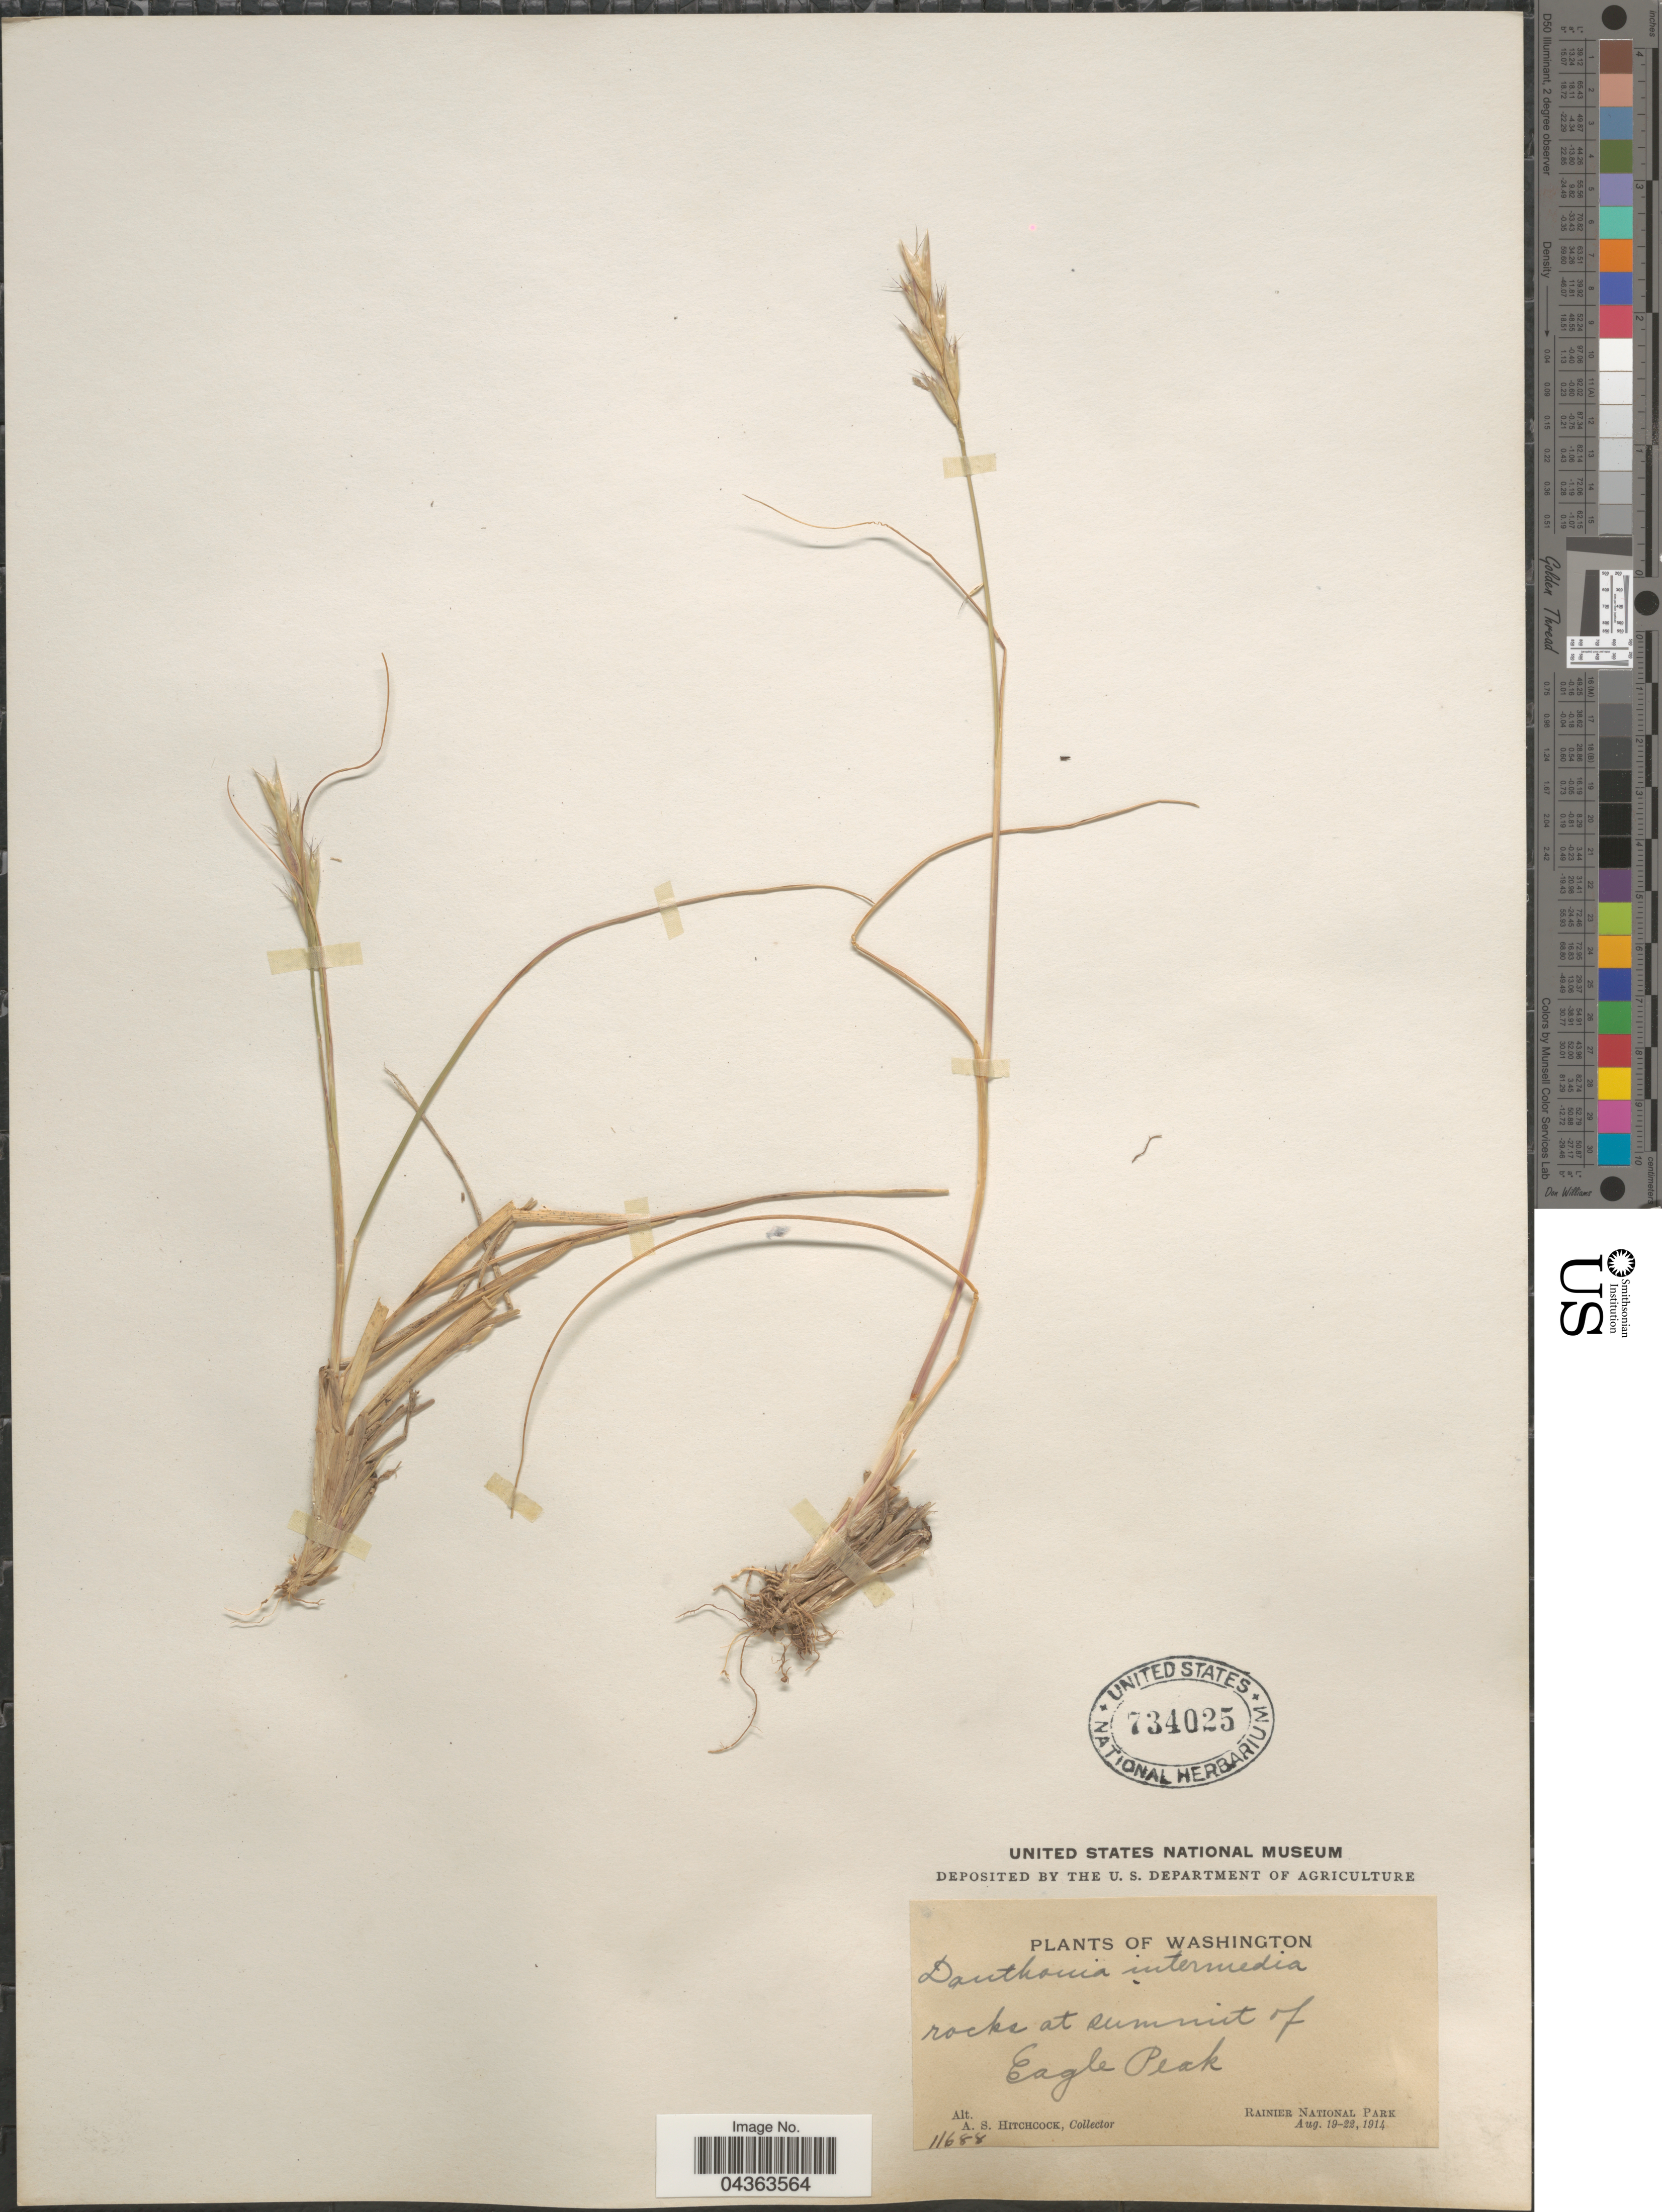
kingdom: Plantae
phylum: Tracheophyta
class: Liliopsida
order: Poales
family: Poaceae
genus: Danthonia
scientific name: Danthonia intermedia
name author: Vasey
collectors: A. S. Hitchcock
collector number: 11688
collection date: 1914-08-19/1914-08-22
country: United States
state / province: Washington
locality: Rocks at summit of Eagle Peak. Rainier National Park.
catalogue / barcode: US 734025